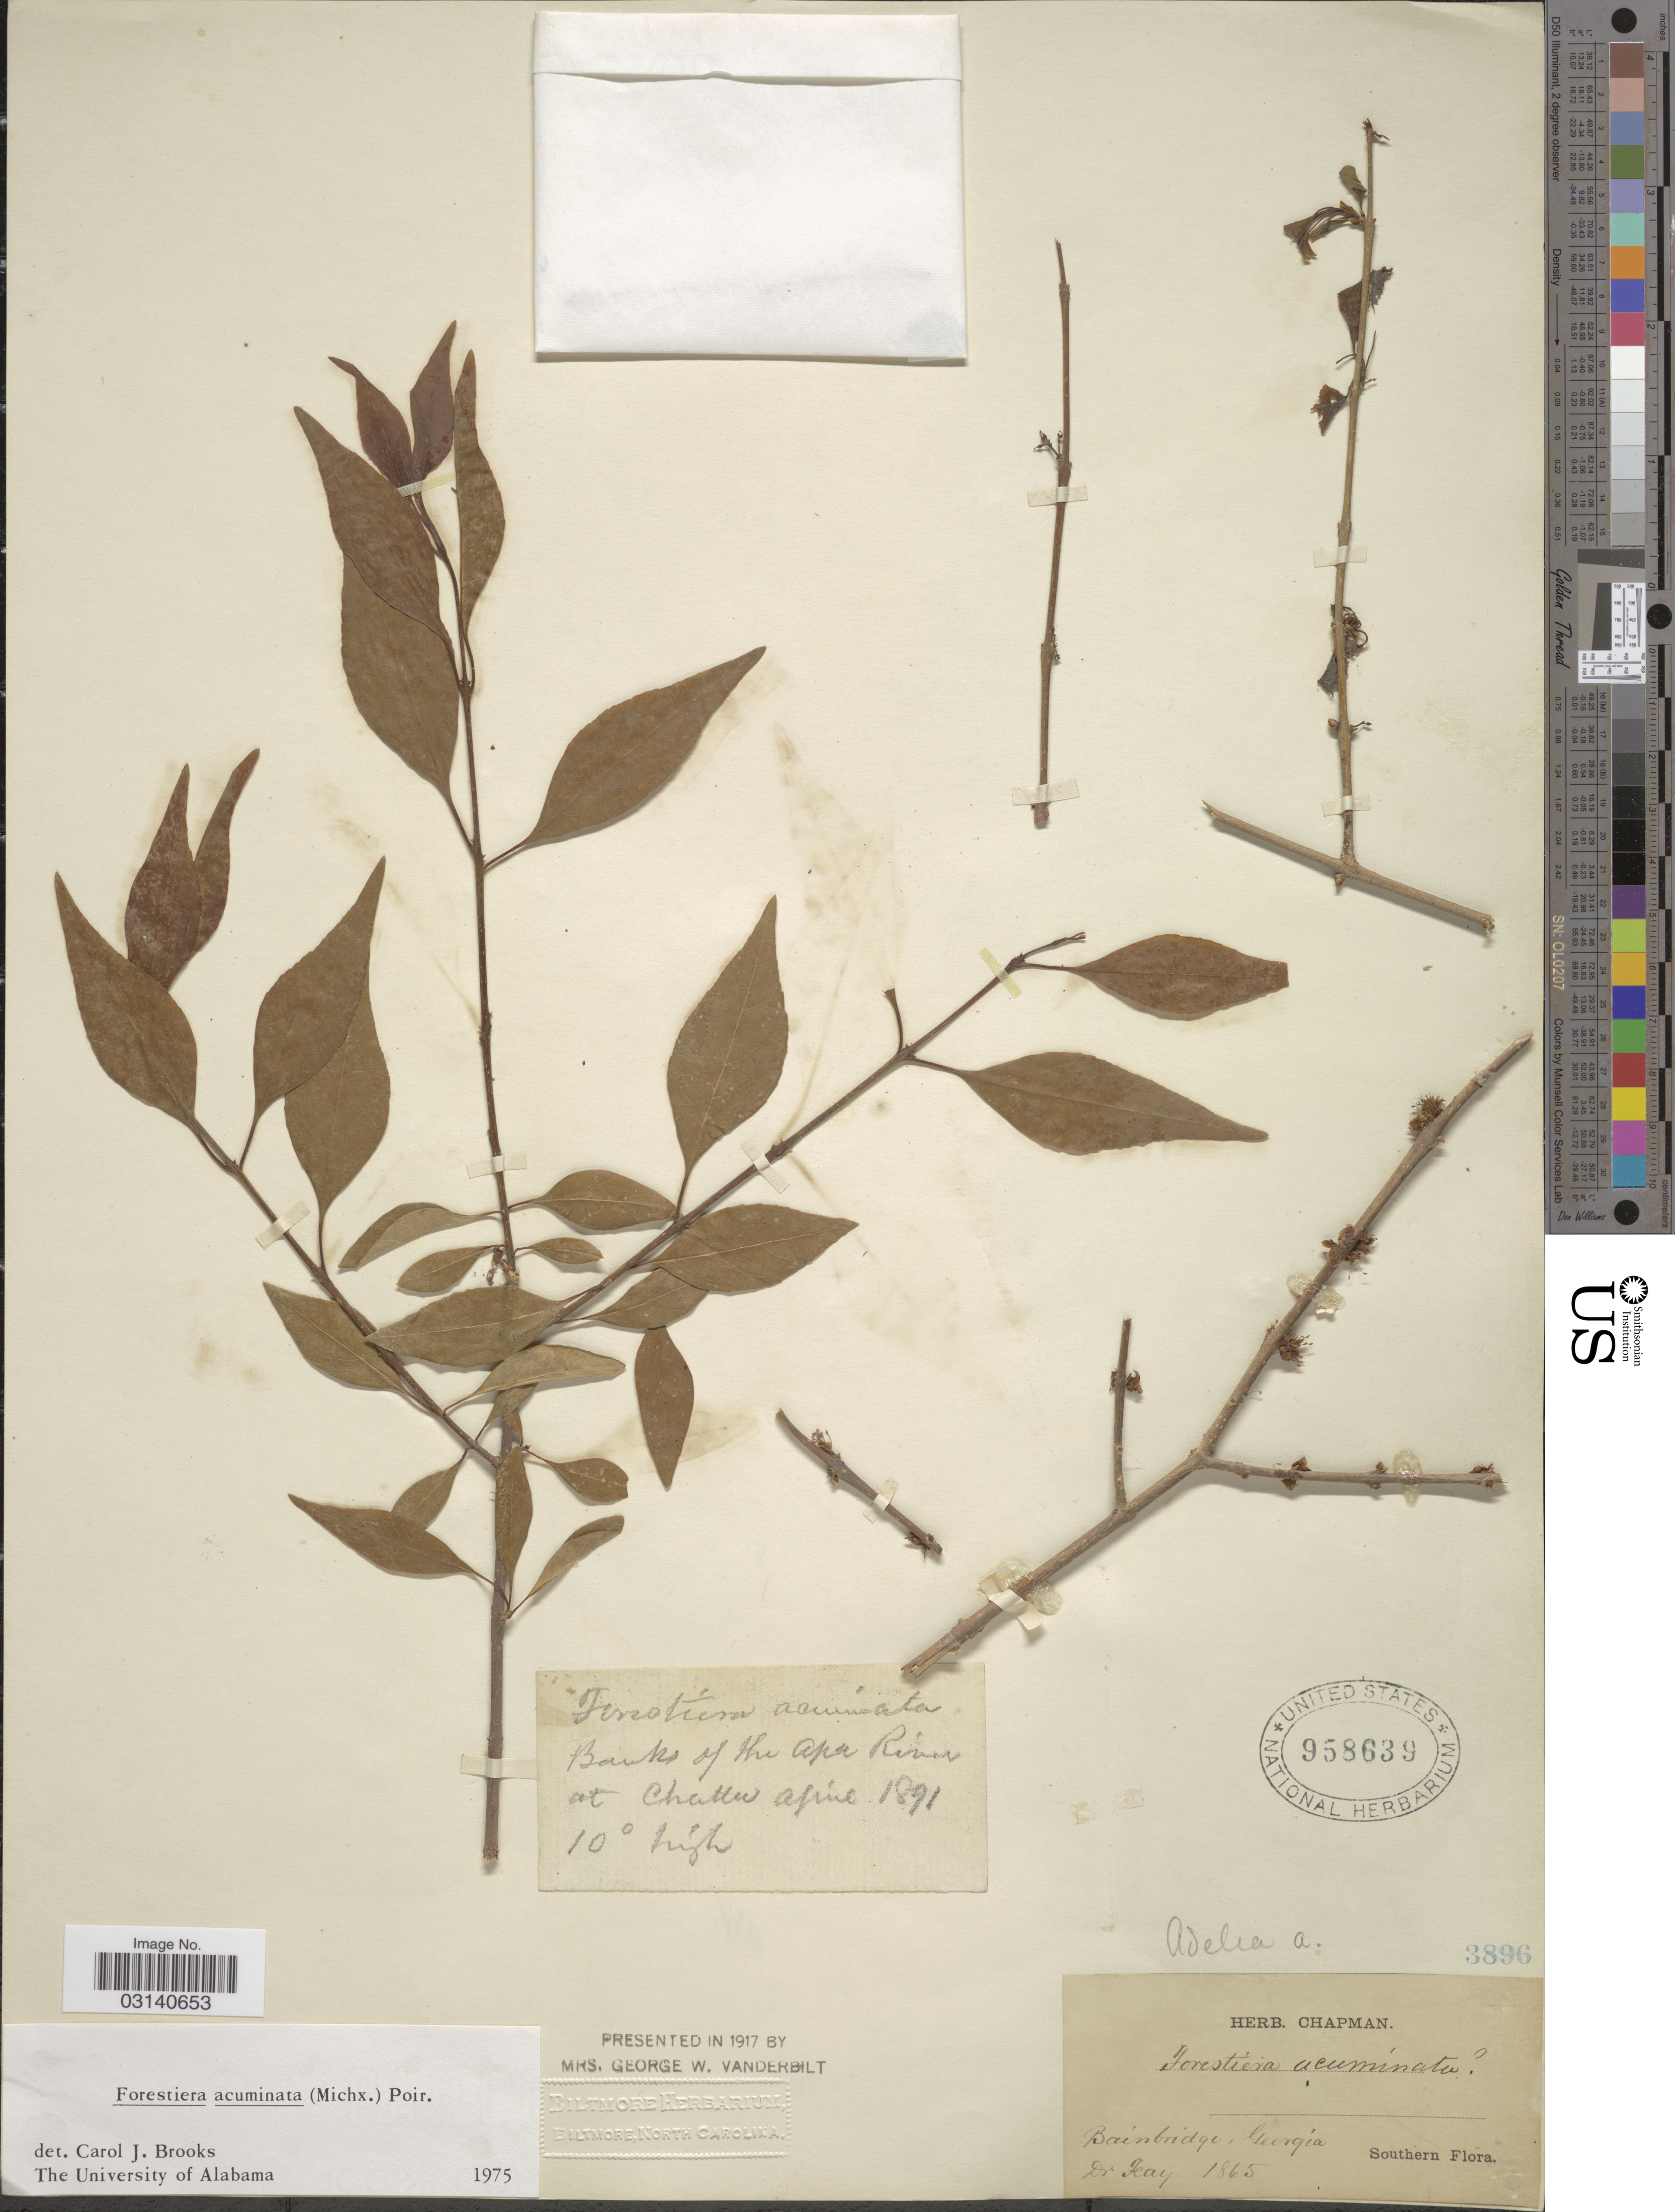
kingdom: Plantae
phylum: Tracheophyta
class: Magnoliopsida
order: Lamiales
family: Oleaceae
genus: Forestiera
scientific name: Forestiera acuminata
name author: (Michx.) Poir.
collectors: -. Feay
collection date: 1865-04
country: United States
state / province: Georgia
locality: Bainbridge, Georgia.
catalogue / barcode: US 958639